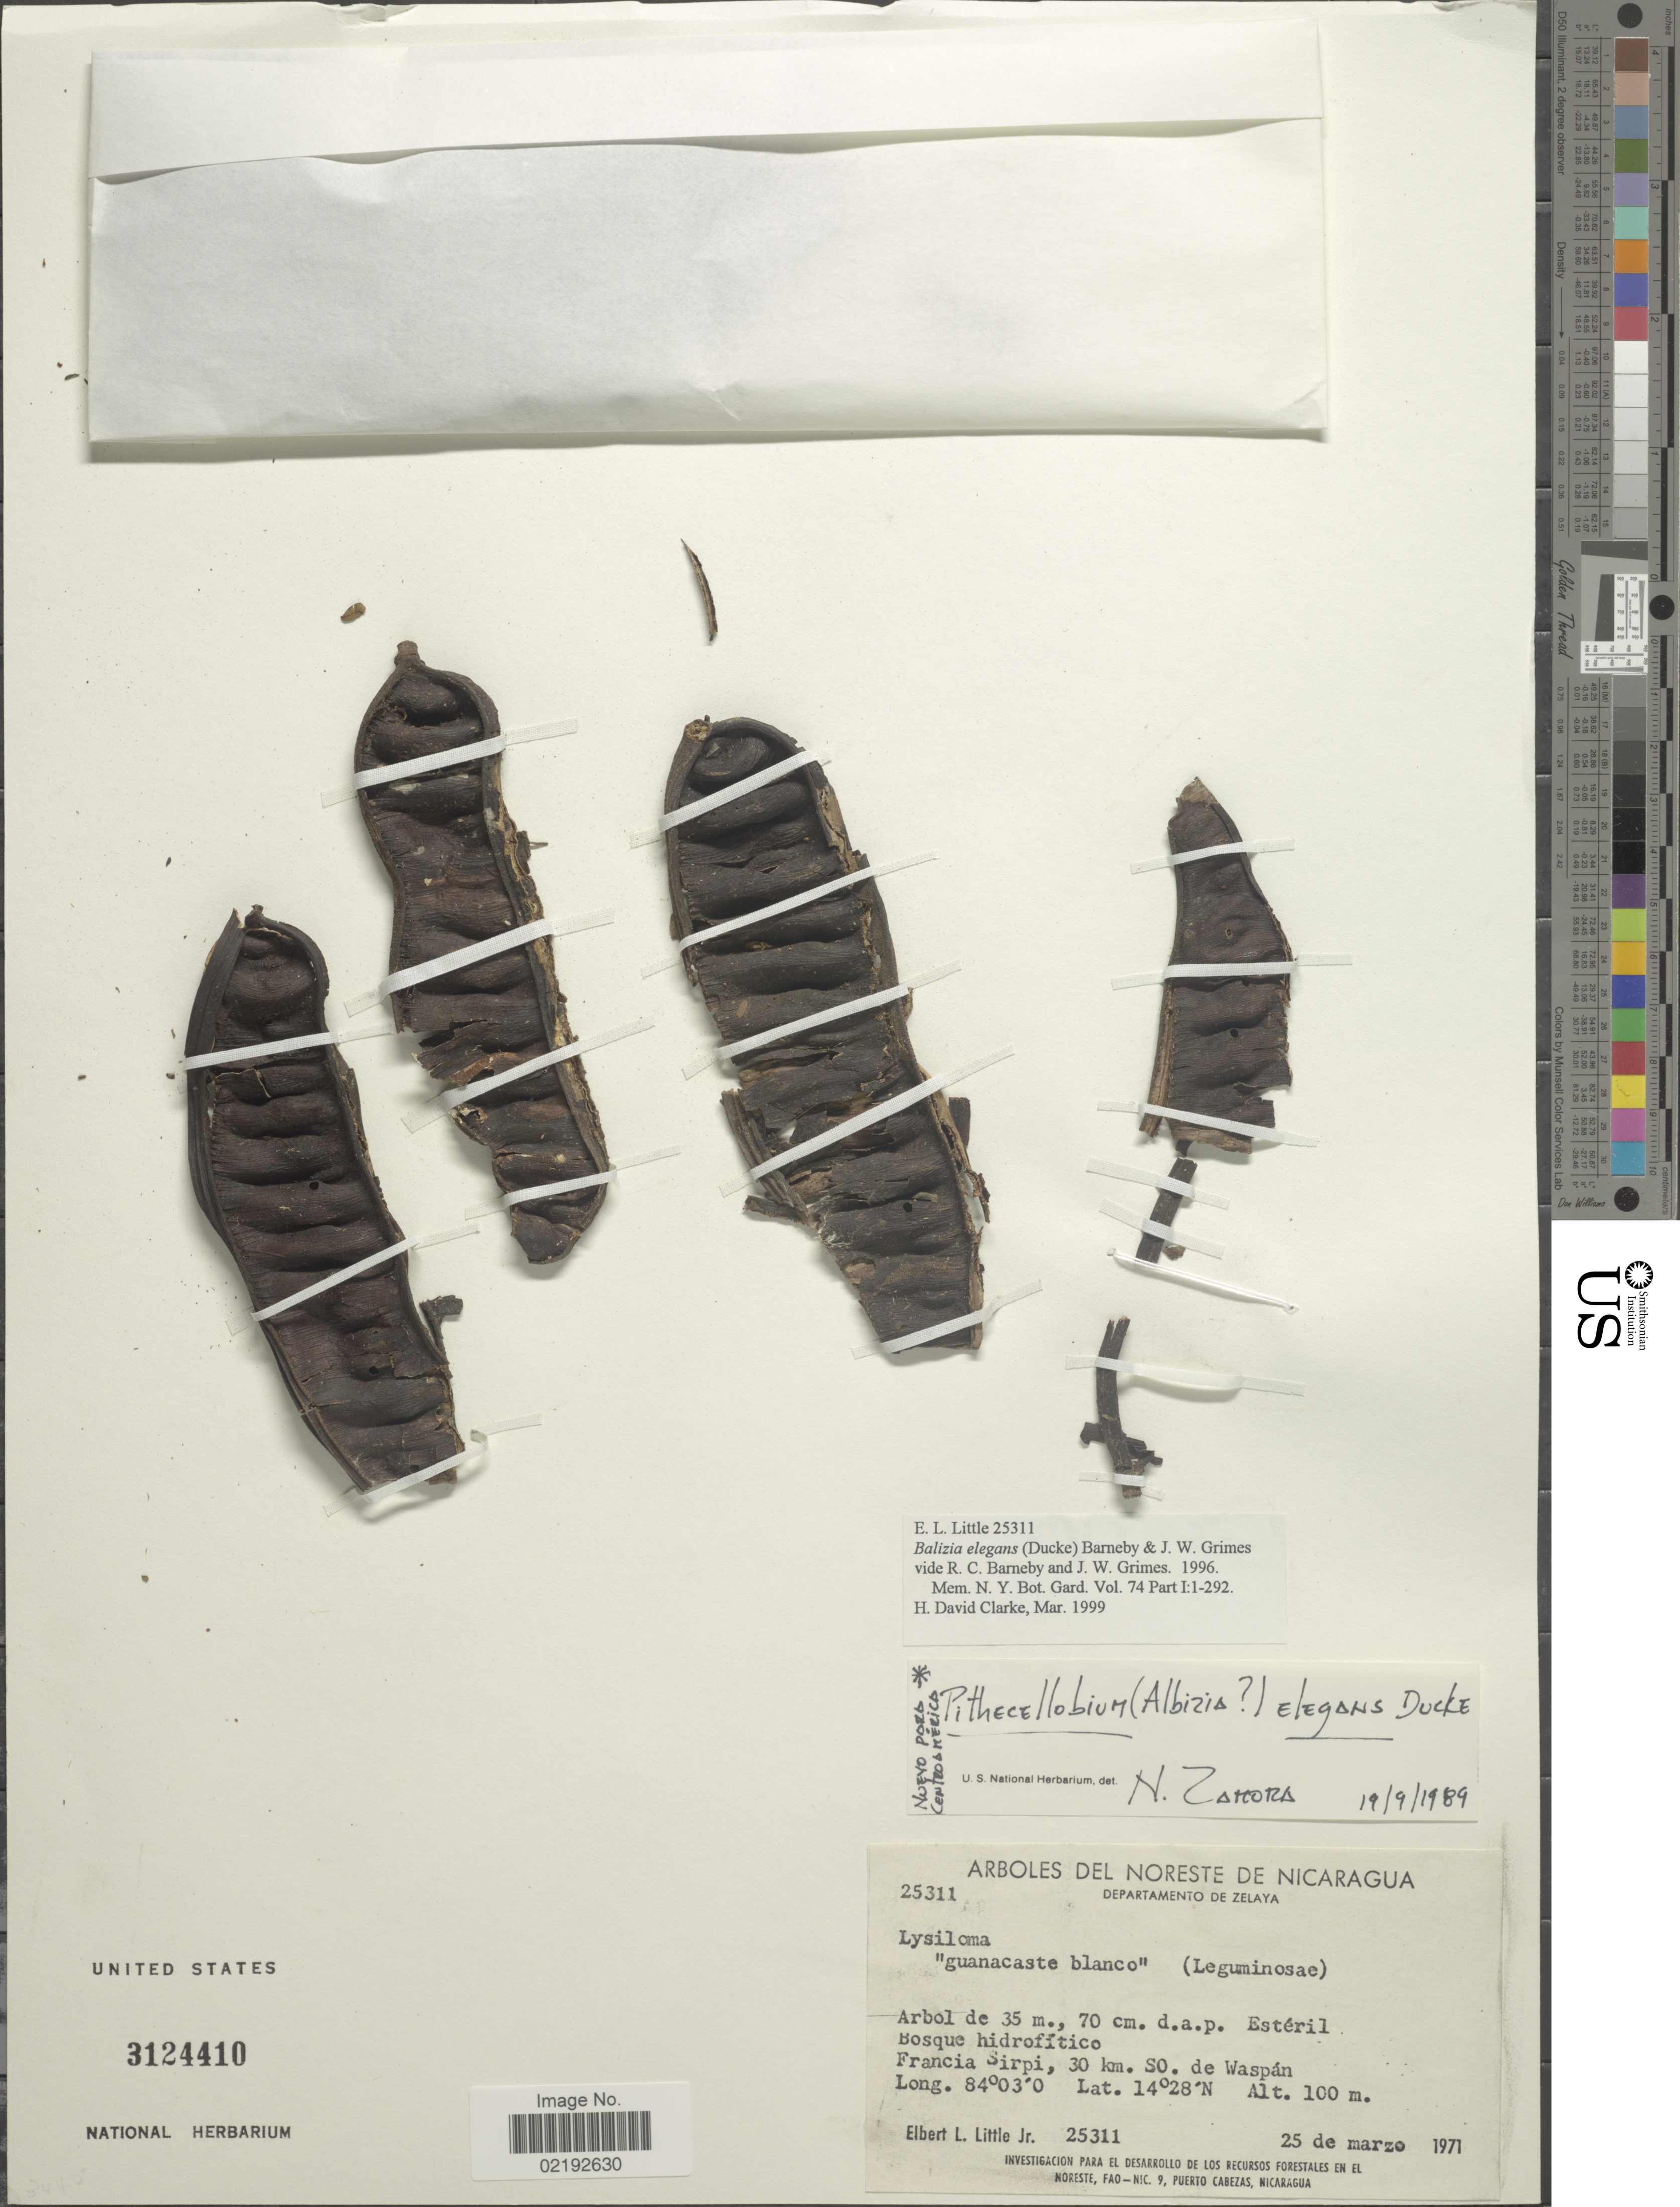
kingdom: Plantae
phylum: Tracheophyta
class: Magnoliopsida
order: Fabales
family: Fabaceae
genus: Hydrochorea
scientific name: Hydrochorea elegans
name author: (Ducke) M.V.B. Soares et al.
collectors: E. L. Little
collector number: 25311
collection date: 1971-03-25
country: Nicaragua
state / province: Atlantico Norte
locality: Noreste de Nicaragua, Francia Sirpi, 30 km SO. de Waspan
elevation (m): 100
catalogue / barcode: US 3124410